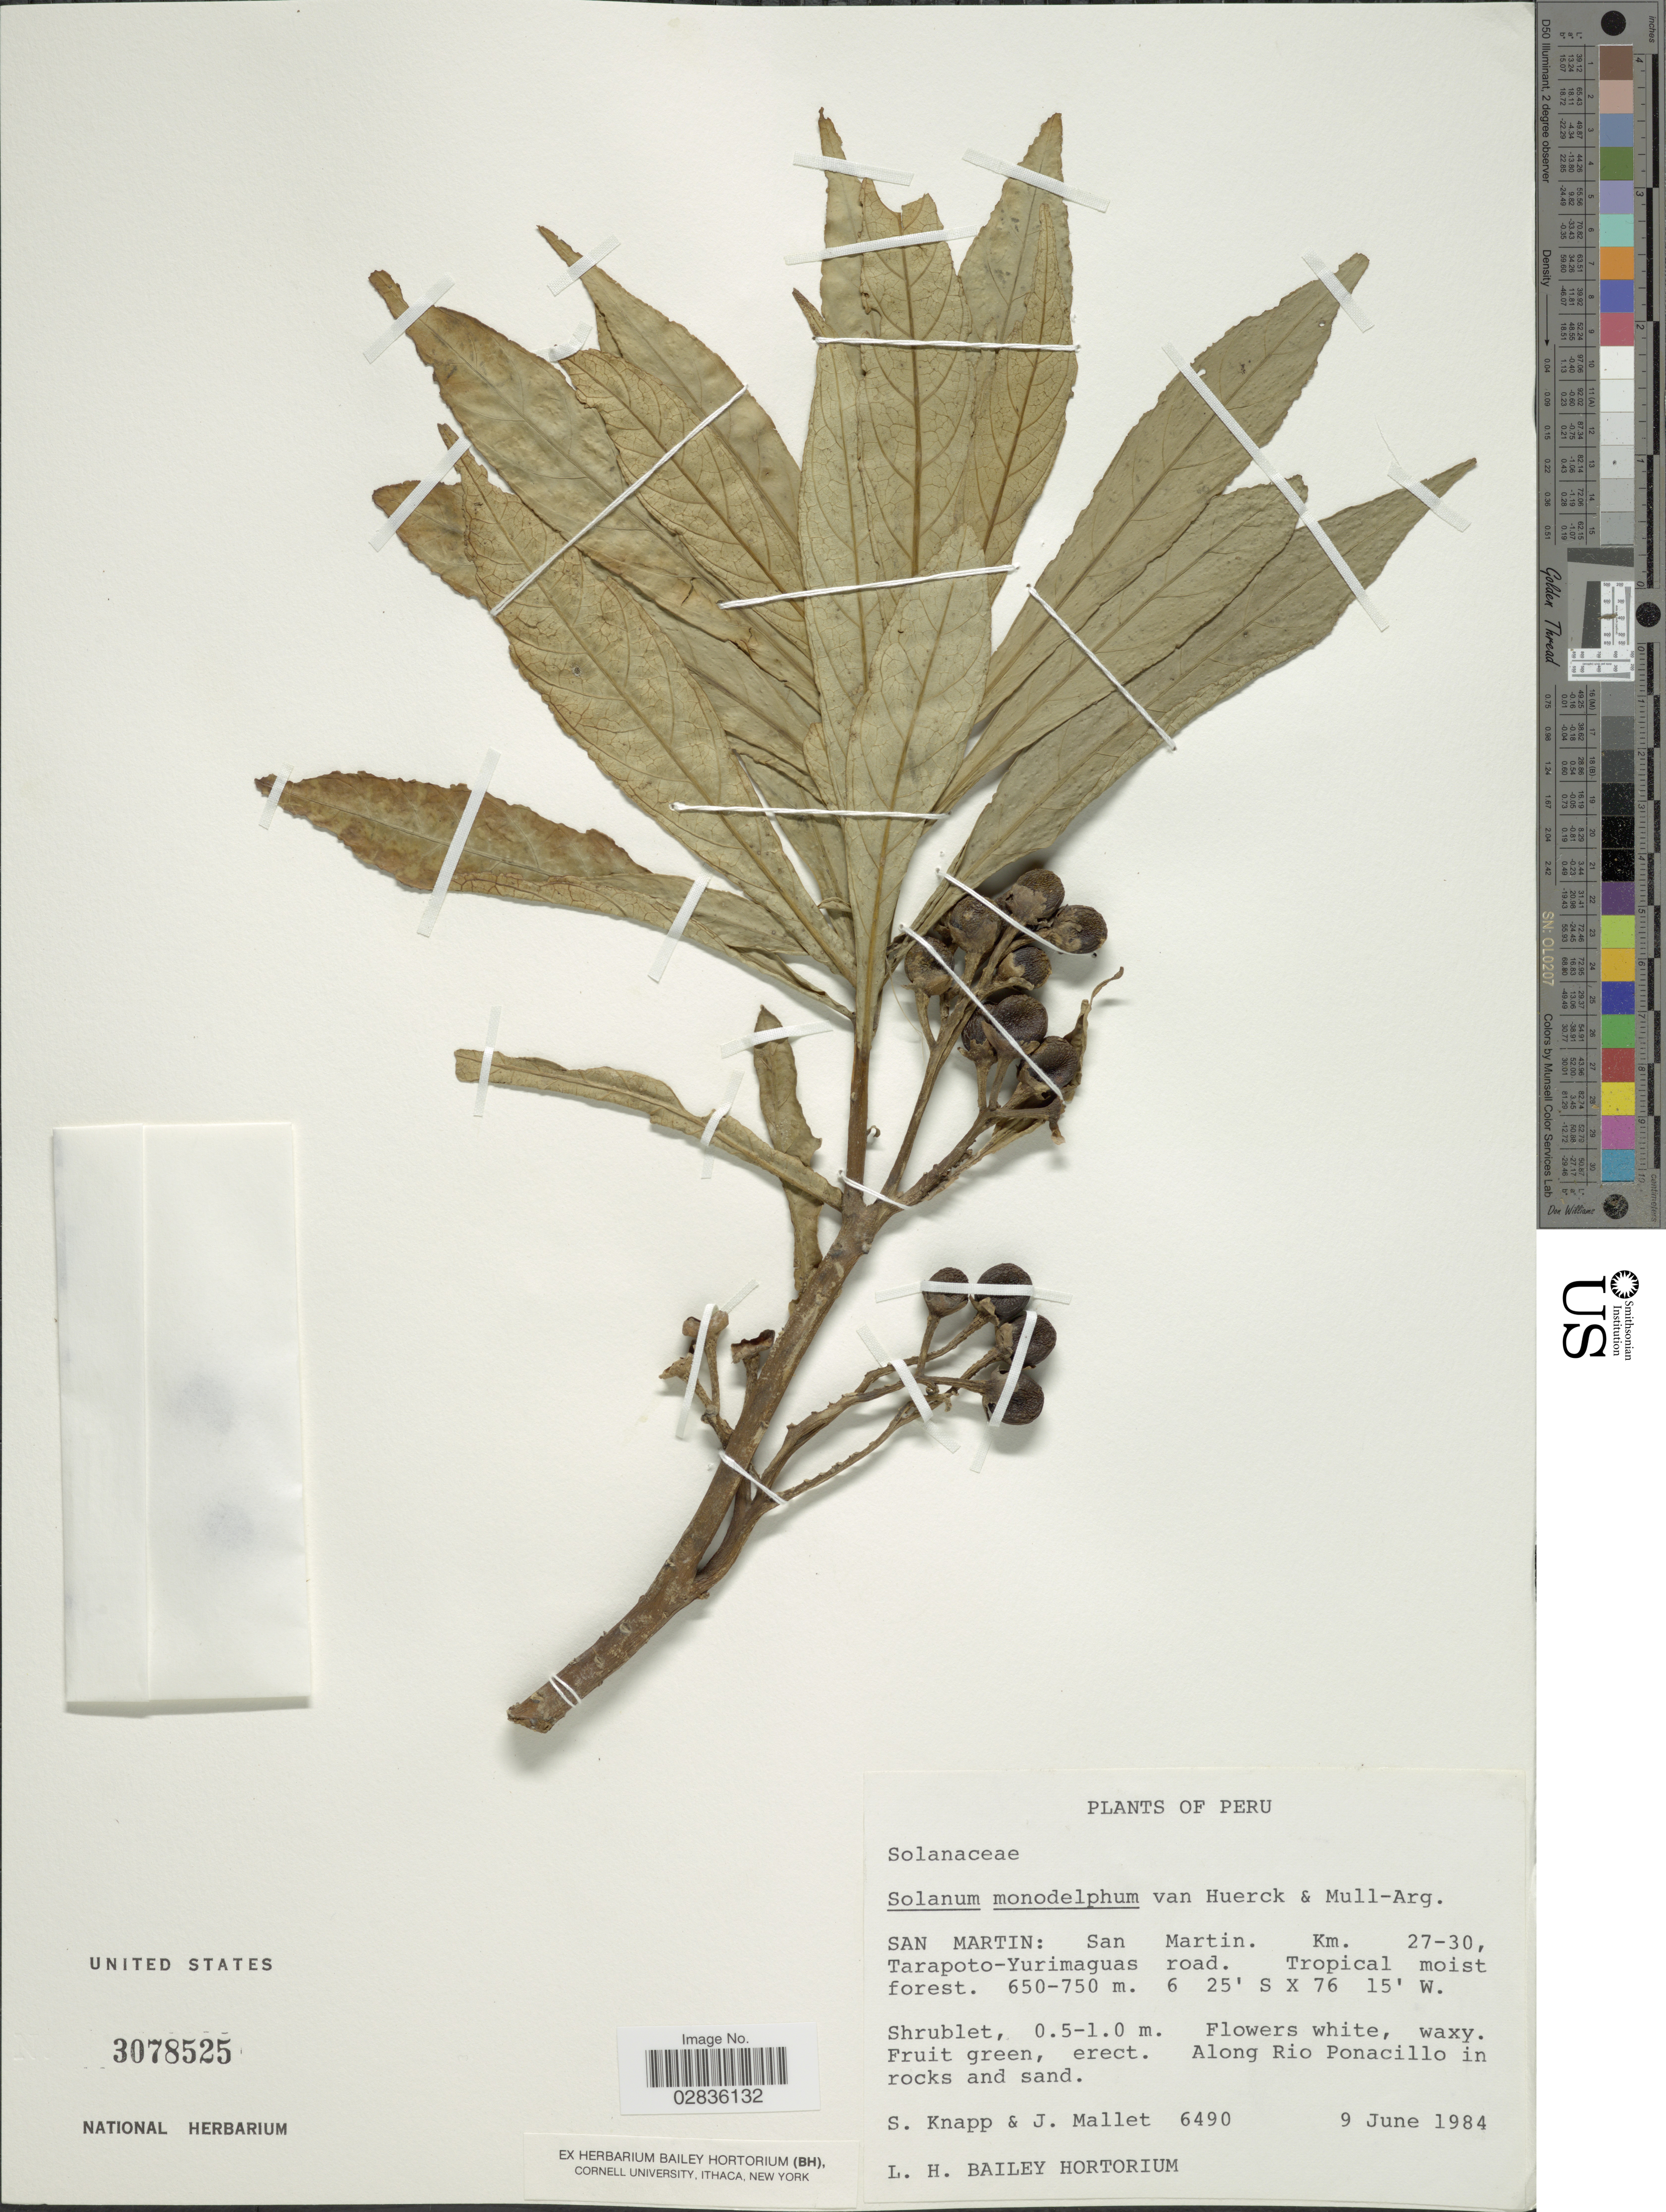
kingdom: Plantae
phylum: Tracheophyta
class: Magnoliopsida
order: Solanales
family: Solanaceae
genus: Solanum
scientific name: Solanum monadelphum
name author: Van Heurck & Müll. Arg.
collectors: S. Knapp & J. Mallet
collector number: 6490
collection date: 1984-06-09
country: Peru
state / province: San Martín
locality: San Martin. Km. 27-30, Tarapoto-Yurimaguas road. Along Rio Ponacillo in rocks and sand.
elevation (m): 650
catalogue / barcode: US 3078525